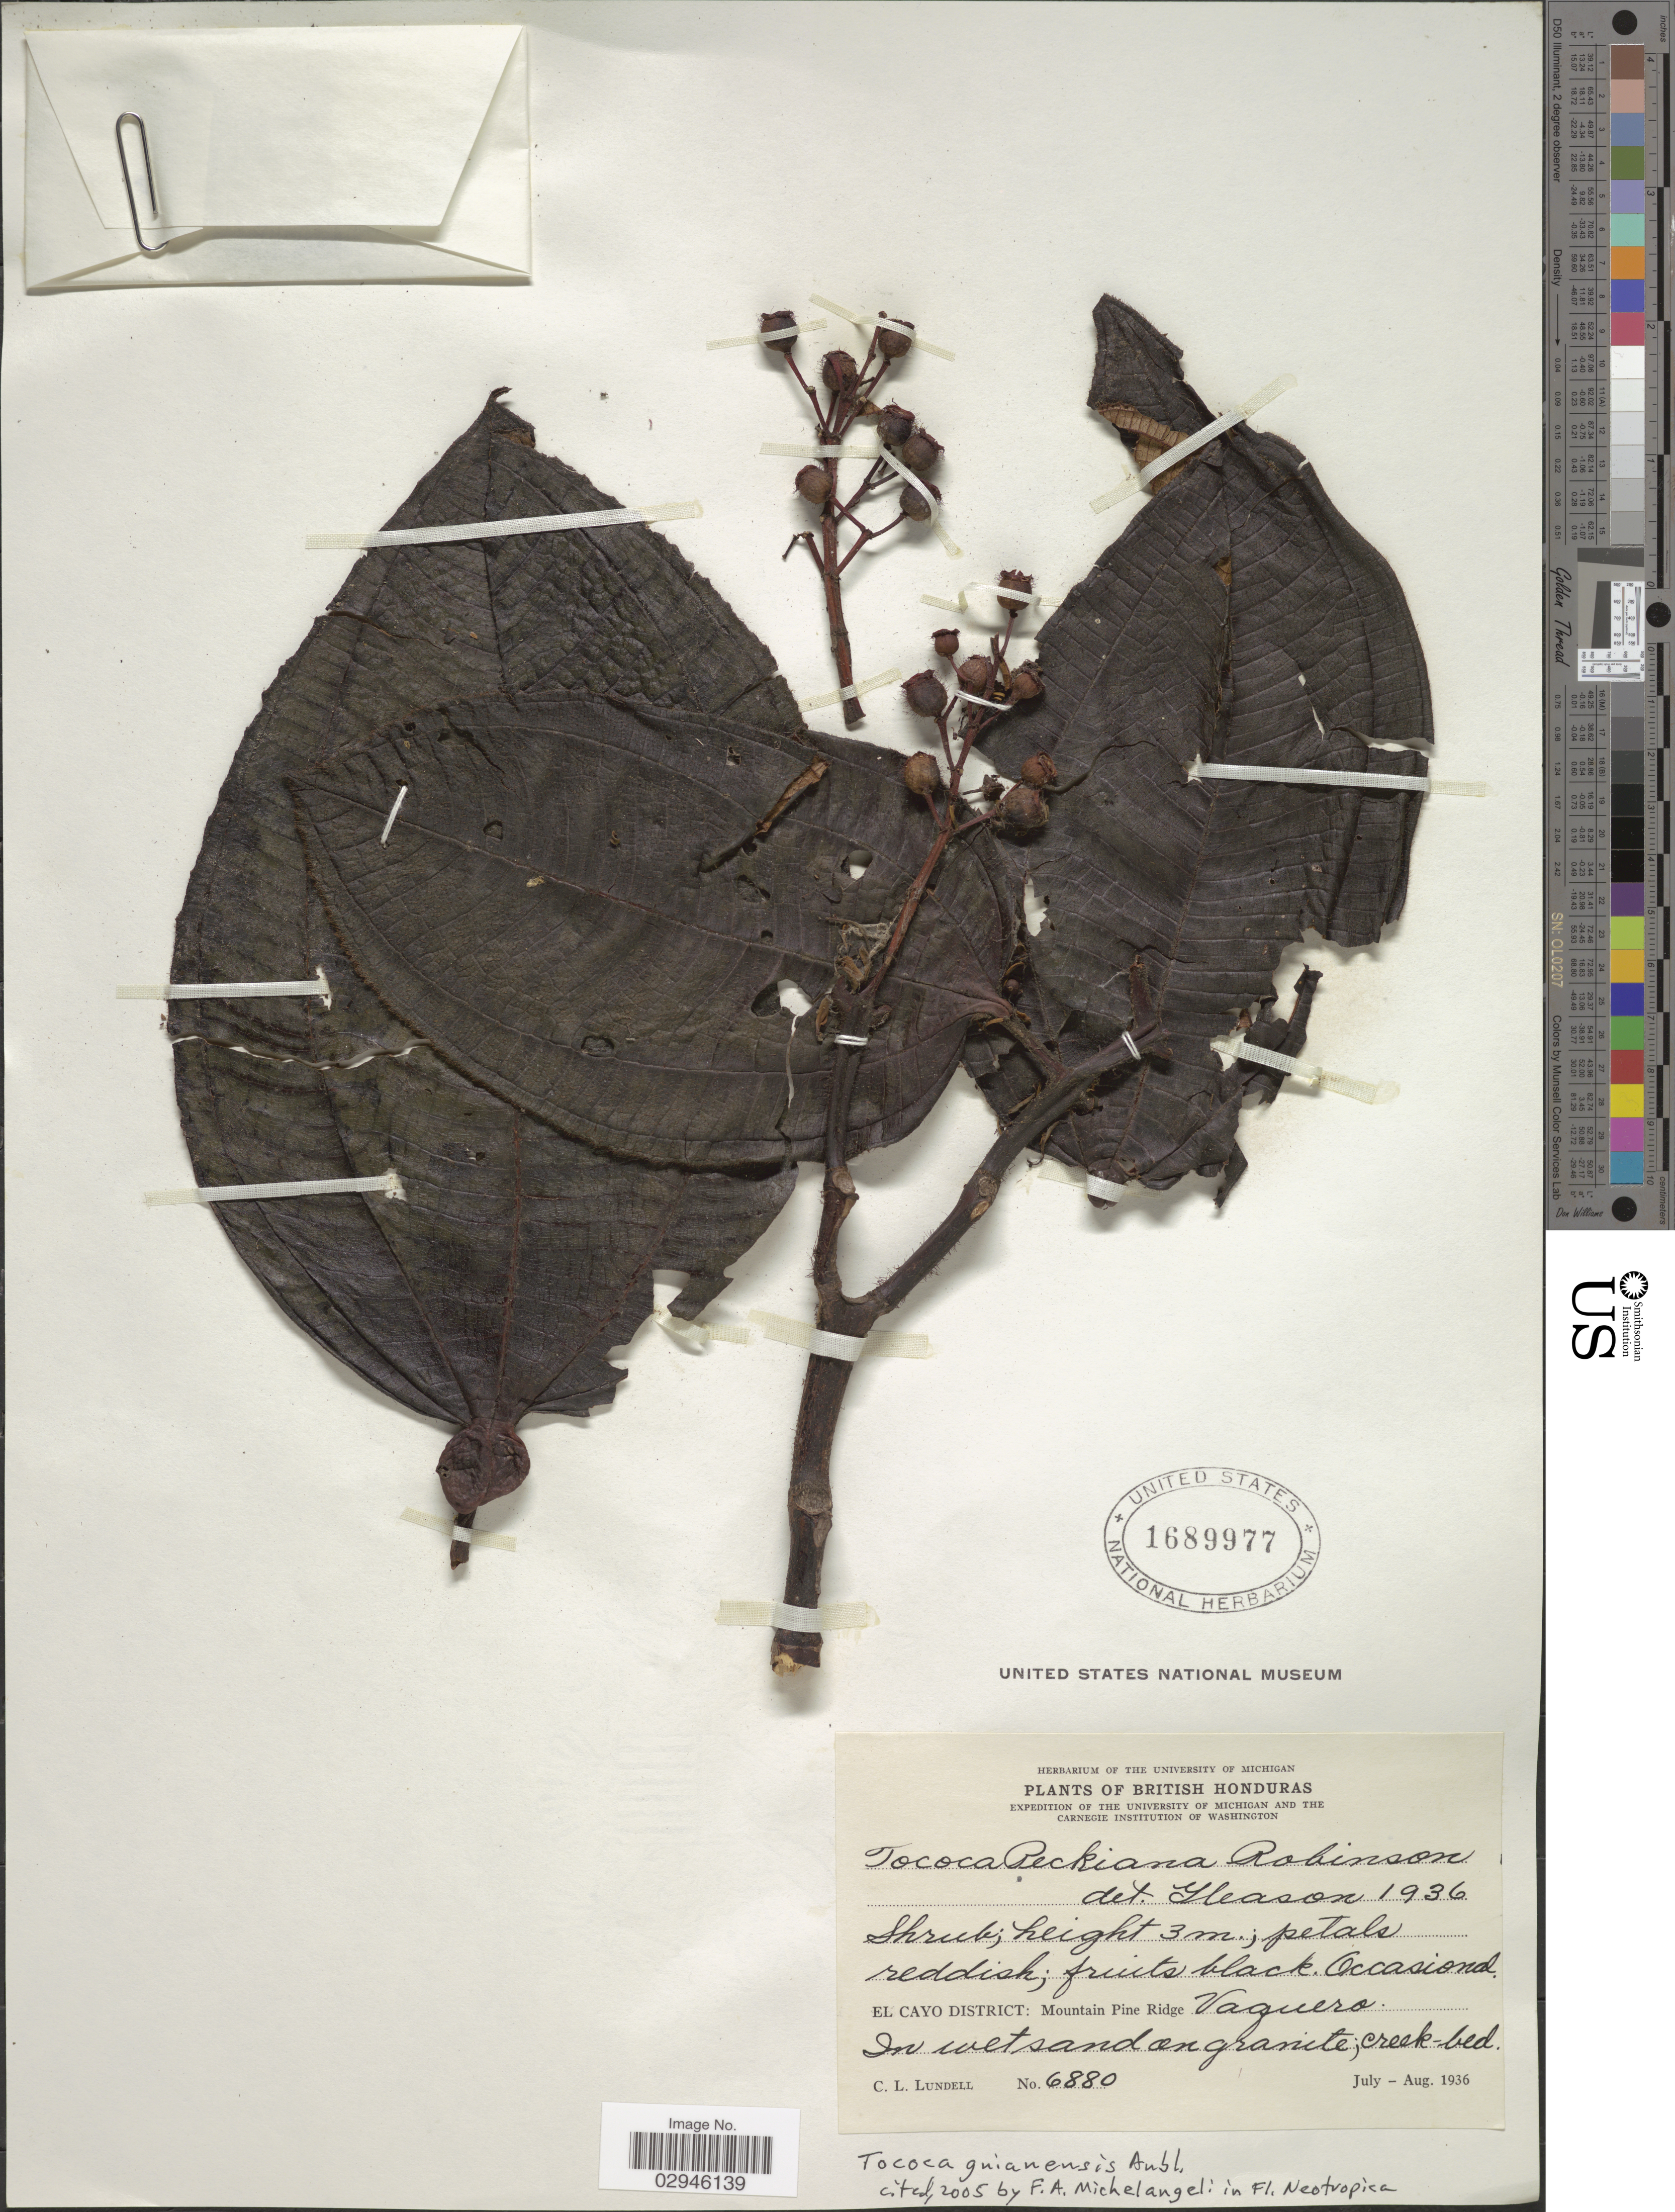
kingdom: Plantae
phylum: Tracheophyta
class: Magnoliopsida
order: Myrtales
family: Melastomataceae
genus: Tococa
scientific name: Tococa guianensis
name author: Aubl.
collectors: C. L. Lundell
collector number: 6880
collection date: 1936-07/1936-08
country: Belize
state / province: Cayo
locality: El Cayo District: Mountain Pine Ridge, Vaguero.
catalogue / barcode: US 1689977